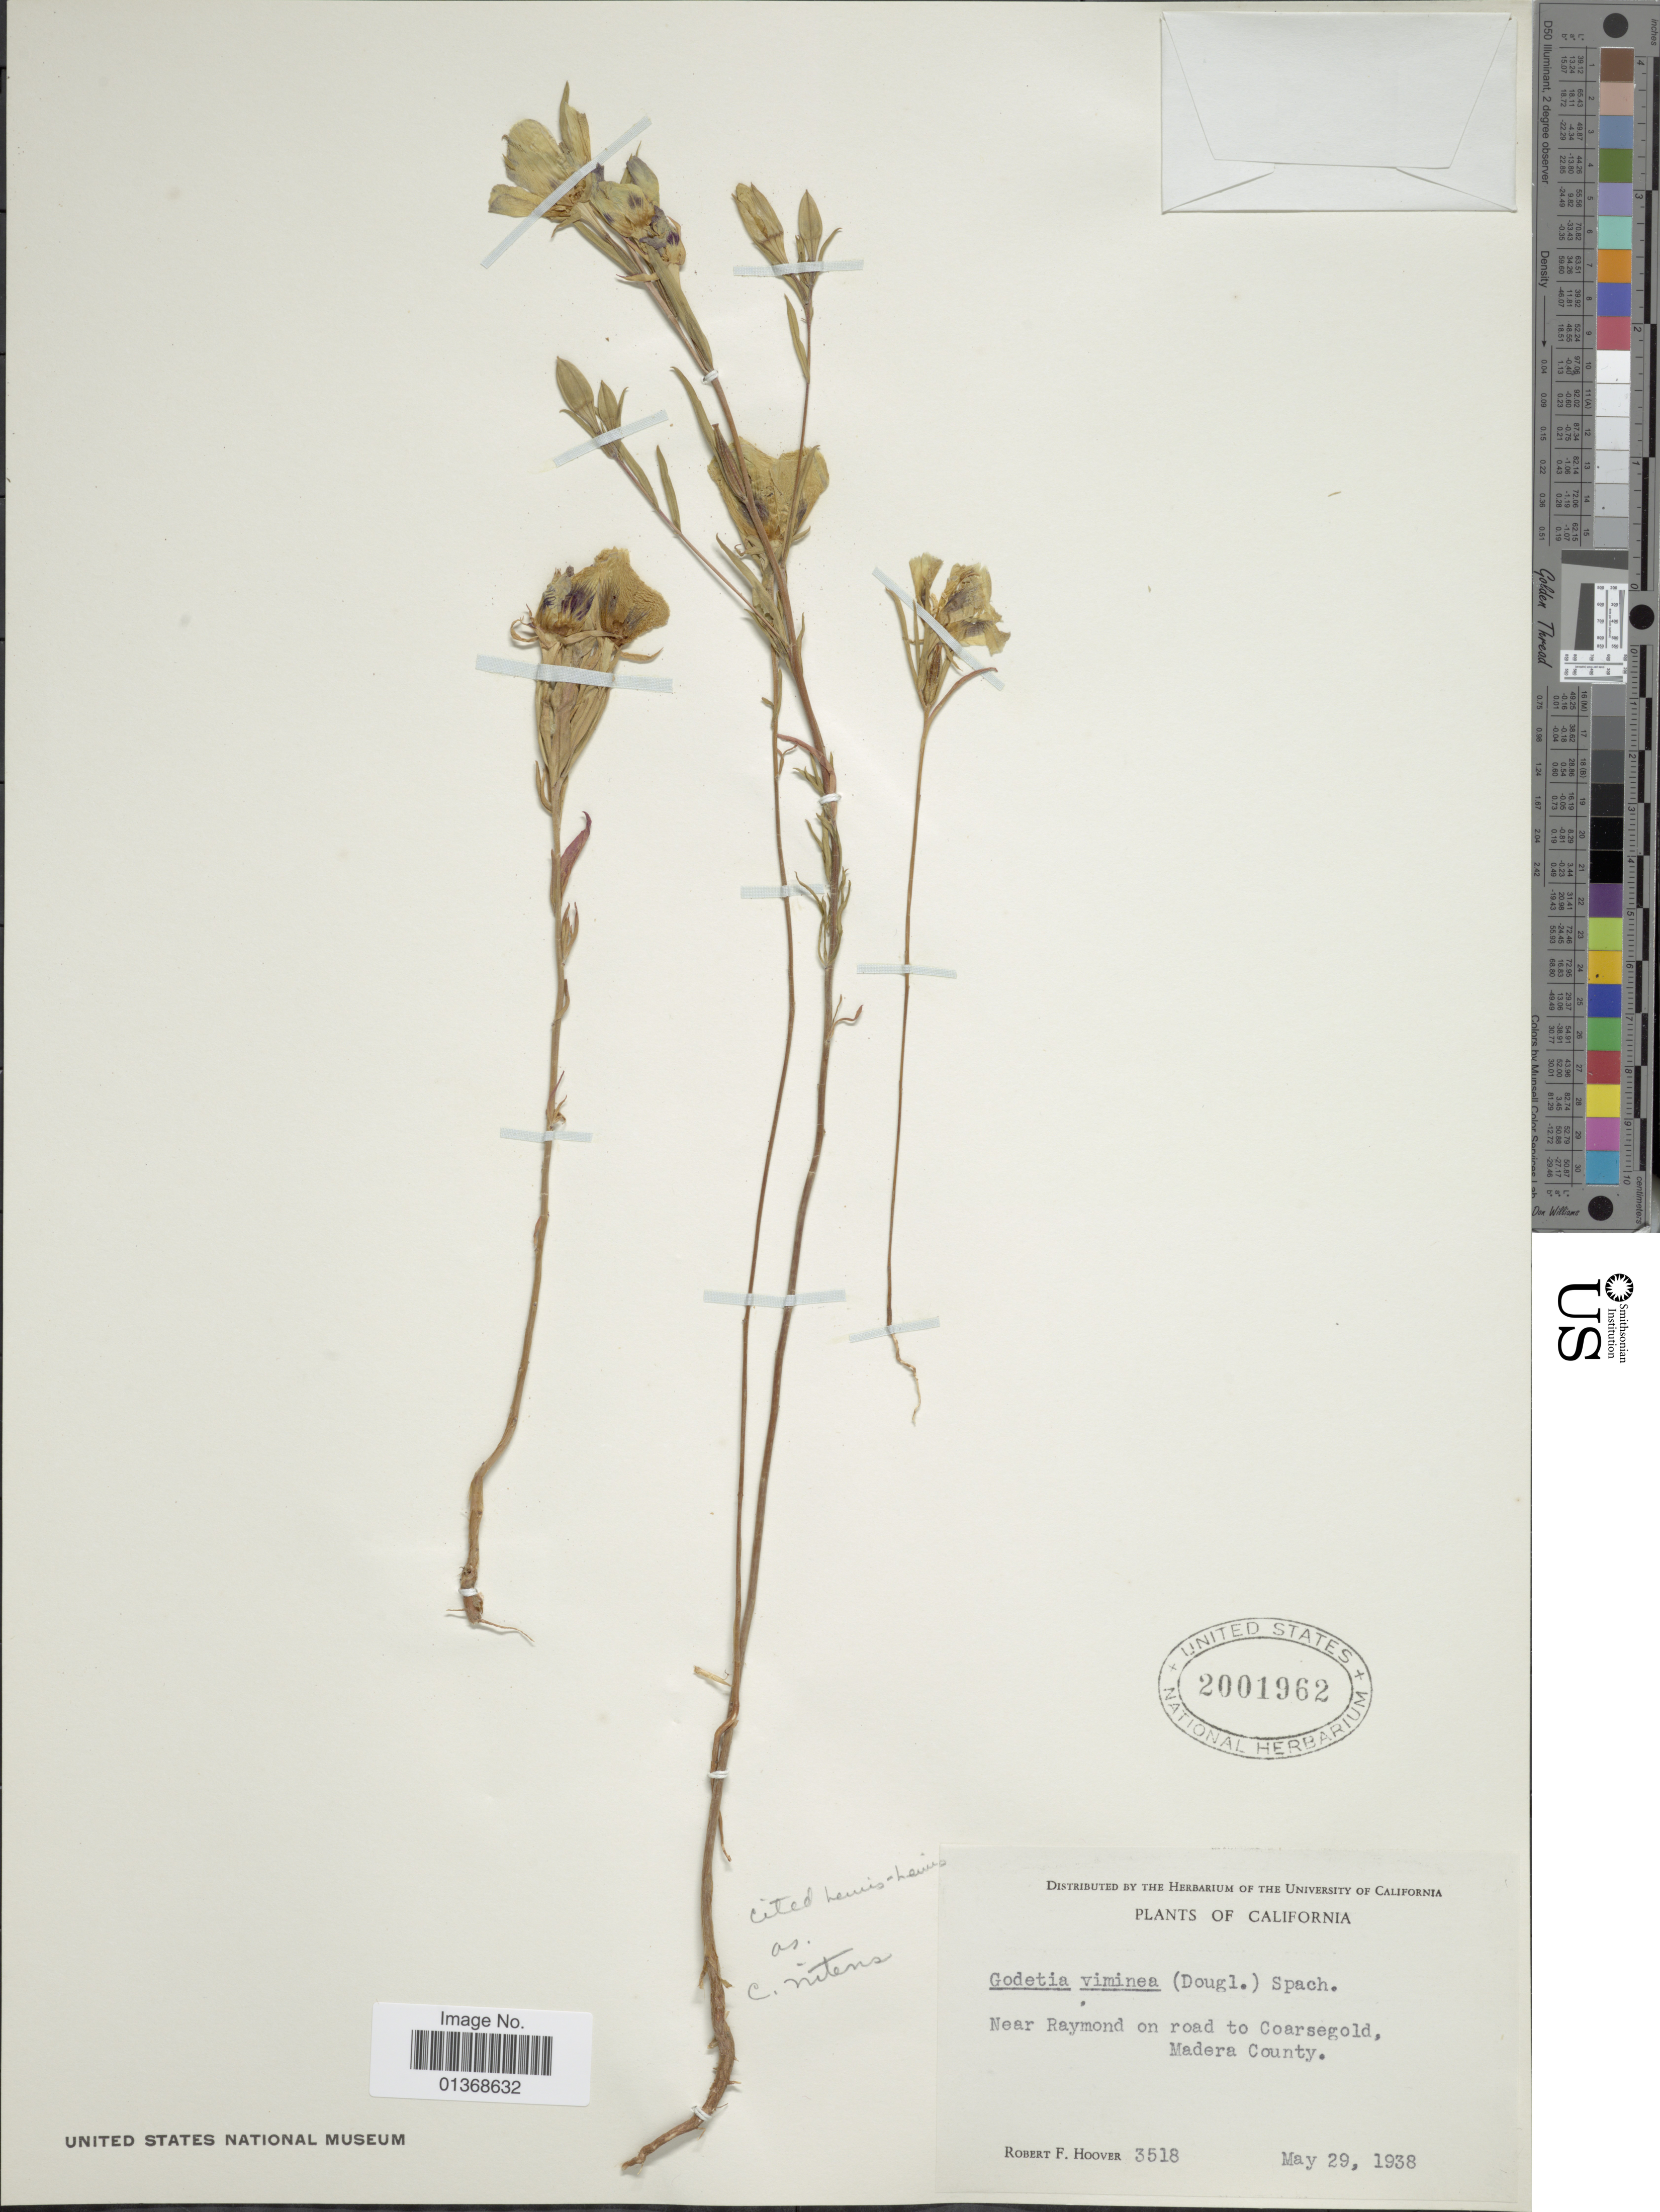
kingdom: Plantae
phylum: Tracheophyta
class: Magnoliopsida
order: Myrtales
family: Onagraceae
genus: Clarkia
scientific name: Clarkia speciosa subsp. nitens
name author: (F. H. Lewis & M.E. Lewis) F. H. Lewis & P.H. Raven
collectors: R. F. Hoover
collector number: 3518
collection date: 1938-05-29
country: United States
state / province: California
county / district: Madera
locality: Near Raymond on road to Coarsegold, Madera County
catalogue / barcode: US 2001962